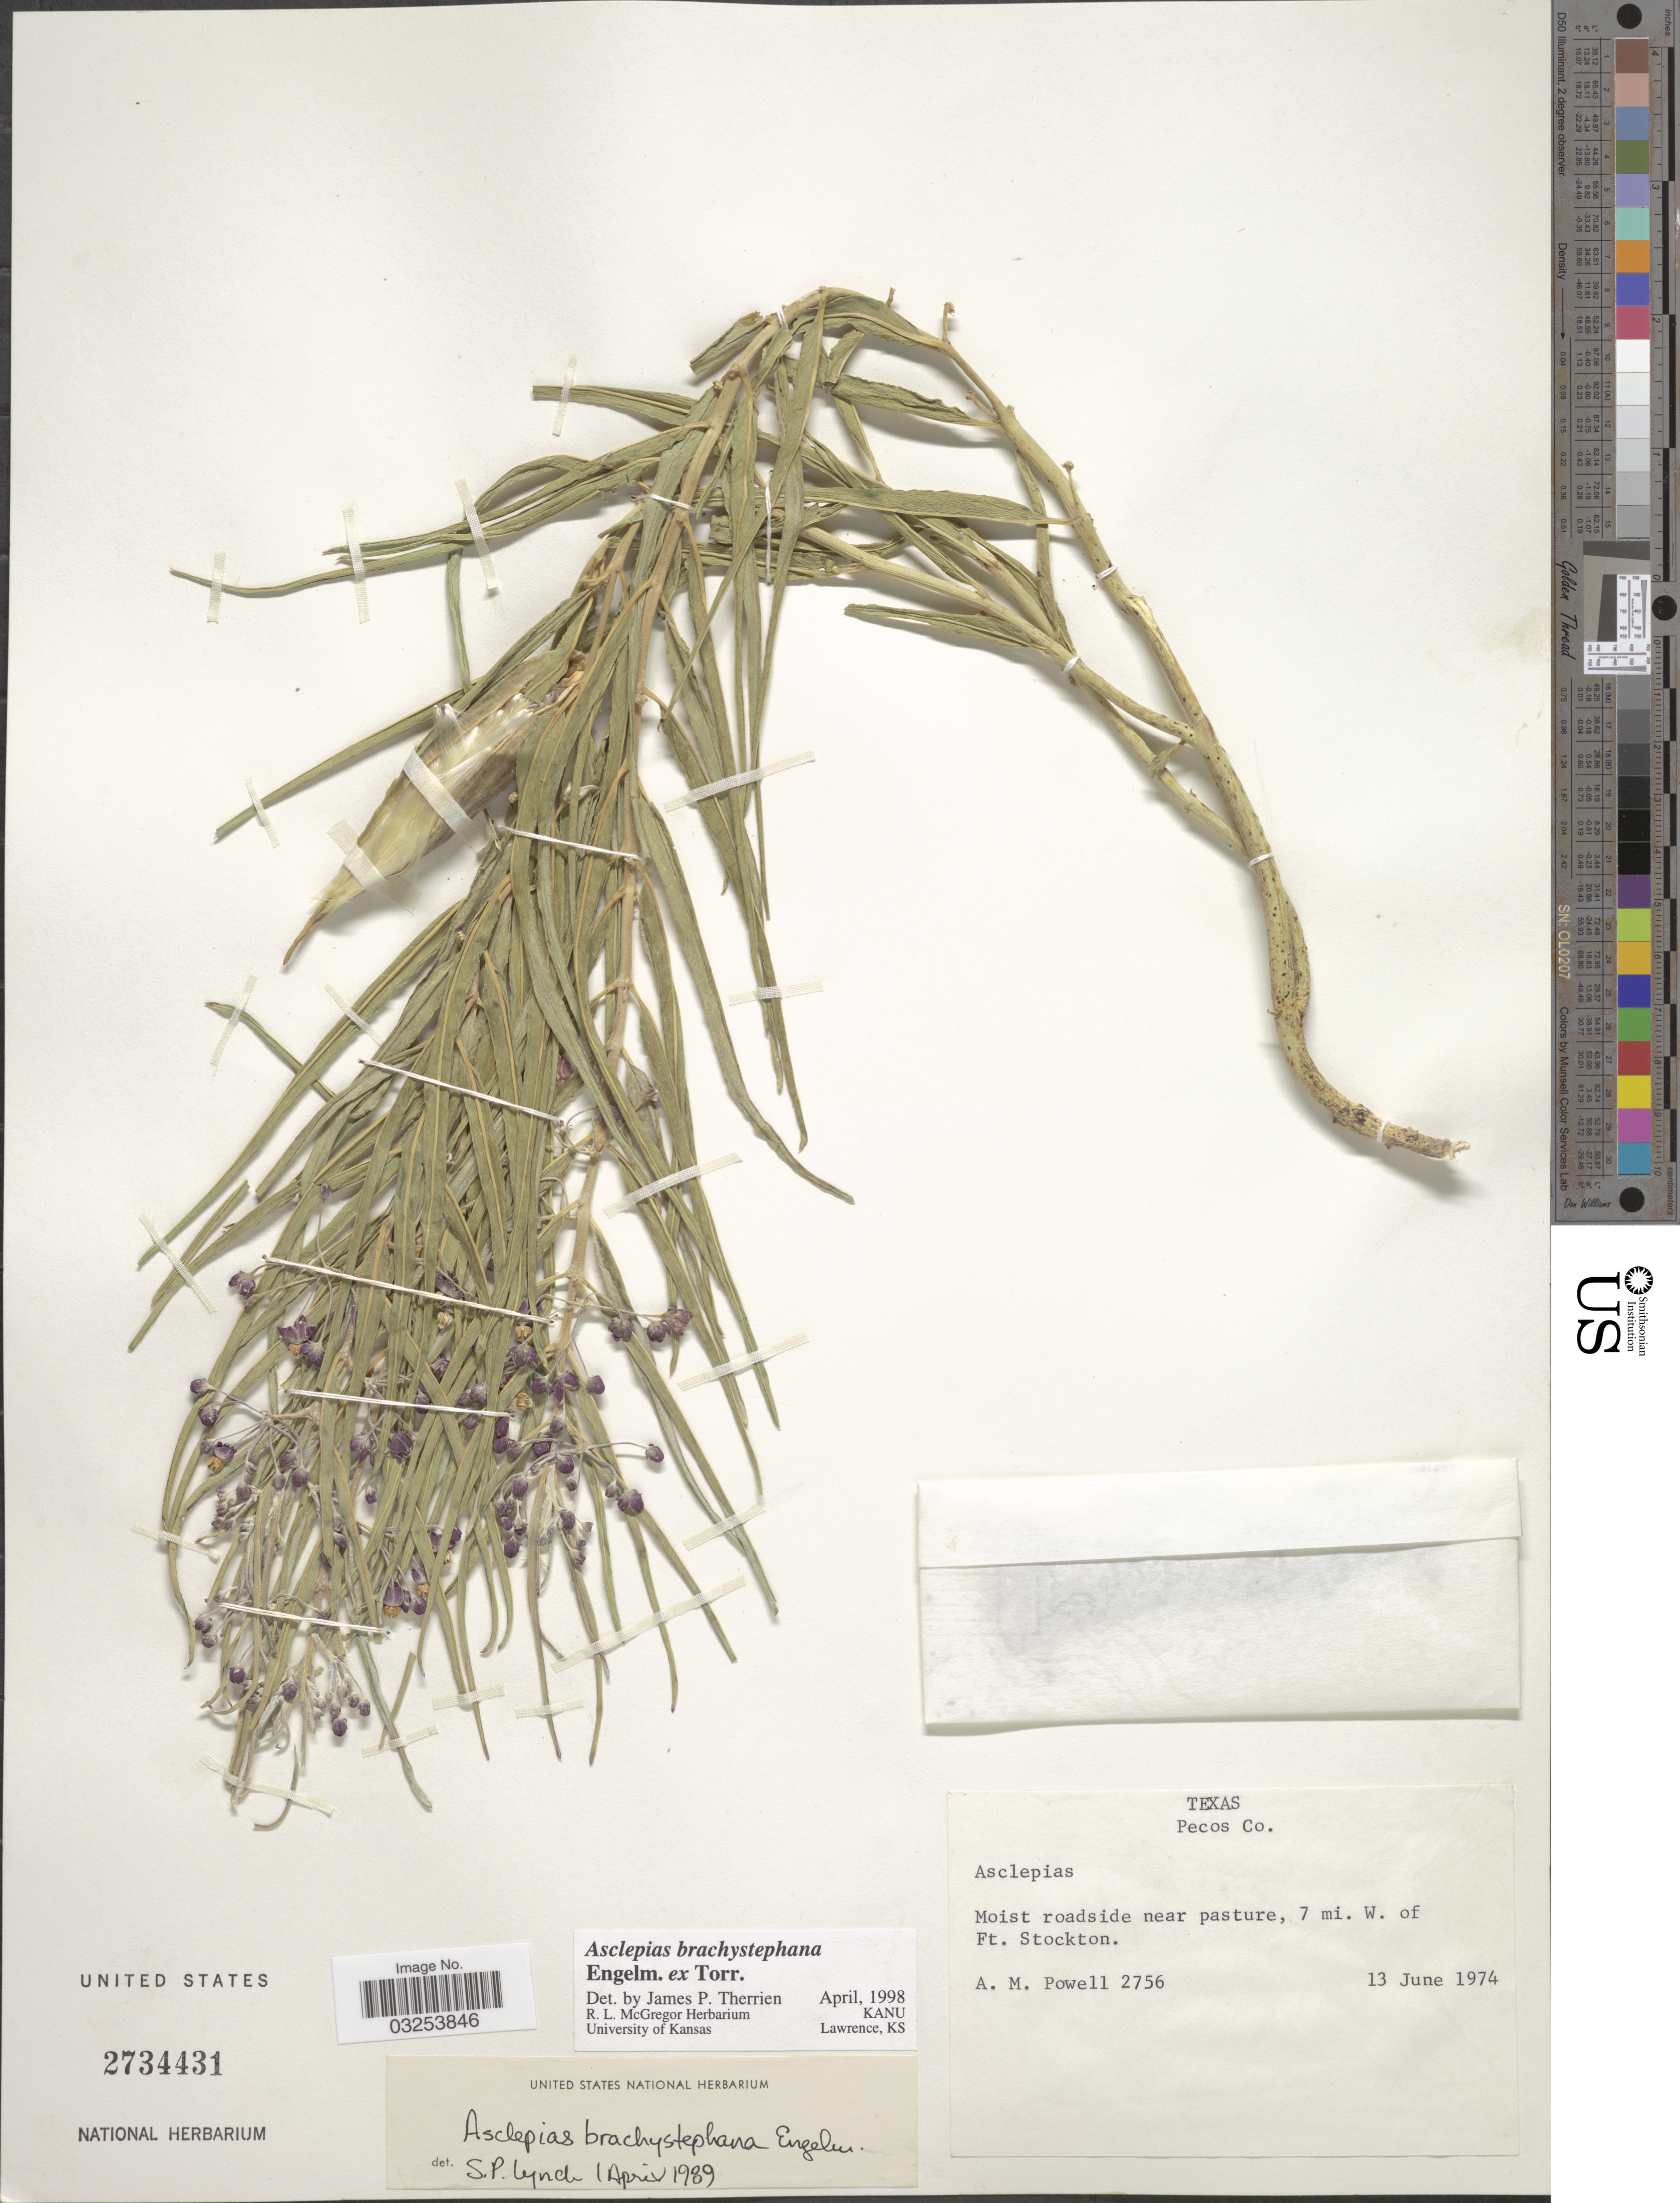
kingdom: Plantae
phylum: Tracheophyta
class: Magnoliopsida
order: Gentianales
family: Apocynaceae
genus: Asclepias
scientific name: Asclepias brachystephana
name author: Engelm. ex Torr.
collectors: A. M. Powell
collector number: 2756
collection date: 1974-06-13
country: United States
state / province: Texas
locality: Pecos Co. 7 mi. W. of Stockton.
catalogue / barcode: US 2734431